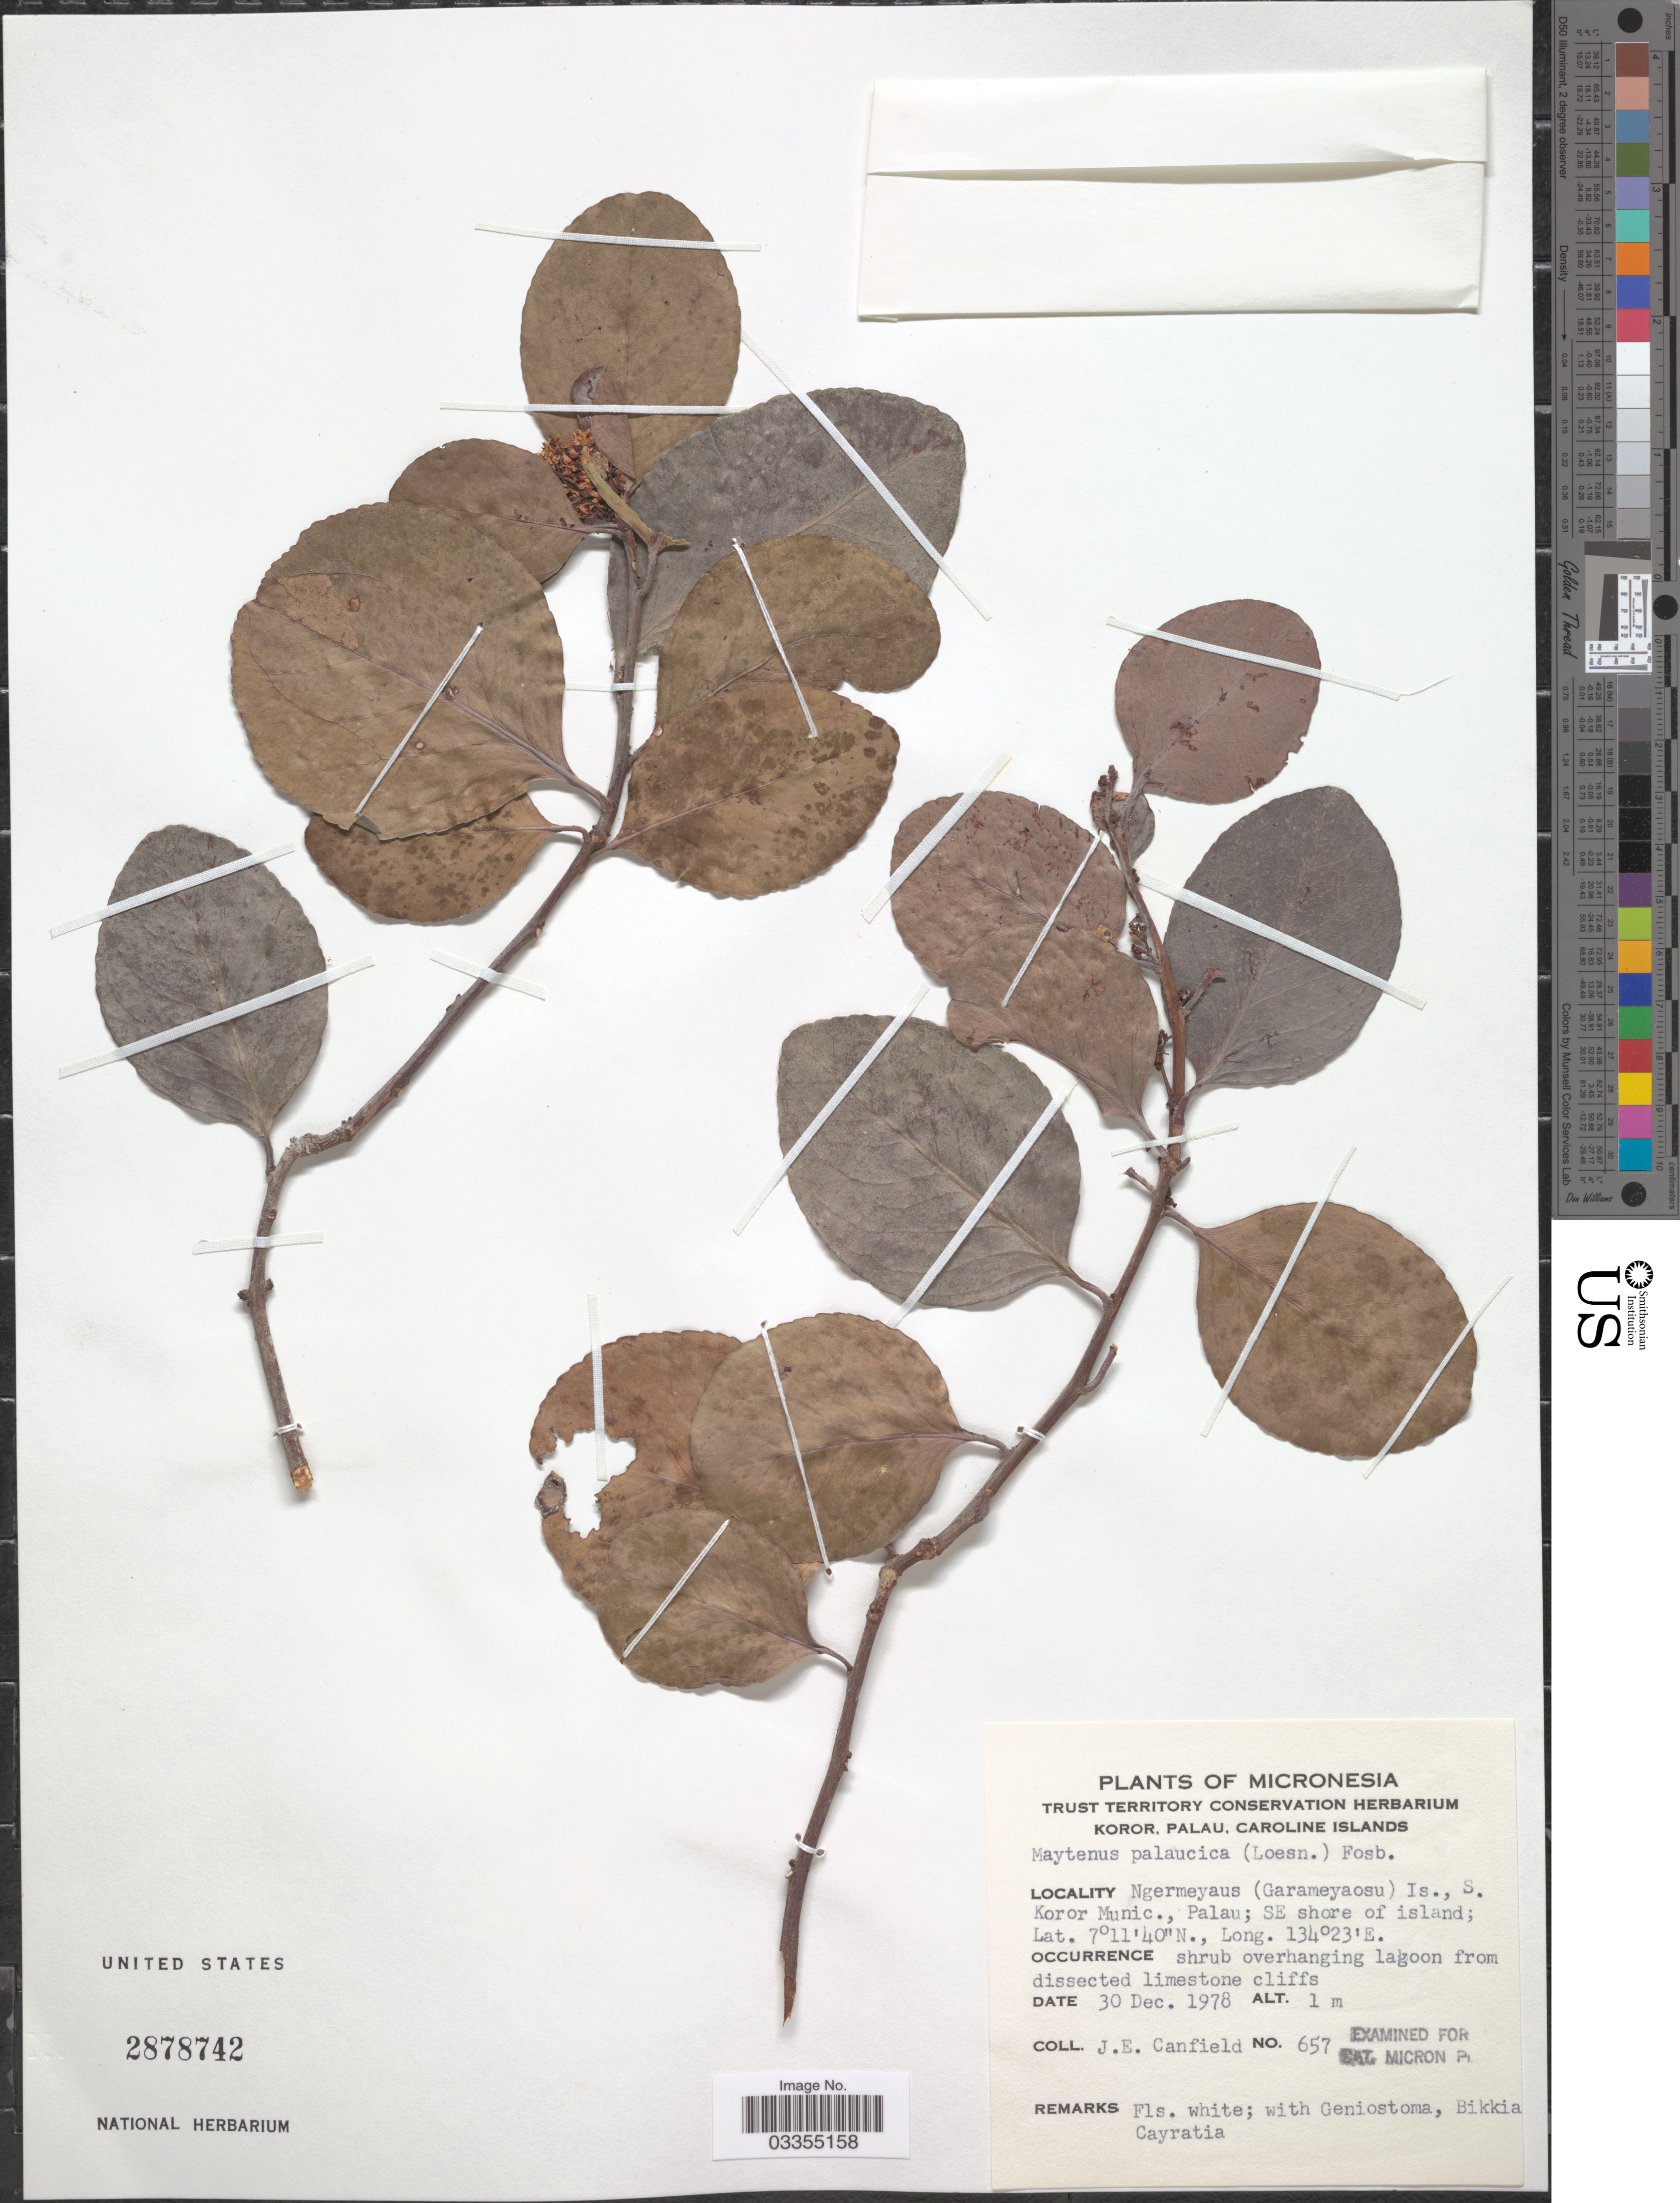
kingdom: Plantae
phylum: Tracheophyta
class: Magnoliopsida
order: Celastrales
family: Celastraceae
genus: Gymnosporia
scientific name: Gymnosporia palauica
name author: Loes.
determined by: Wagner, W. L., (BOT), Smithsonian Institution - National Museum of Natural History (UNITED STATES)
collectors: J. E. Canfield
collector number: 657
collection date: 1978-12-30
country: Palau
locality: Micronesia. Ngermeyaus (Garameyaosu) Is., S. Koror Munic., Palau; SE shore of island.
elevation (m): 1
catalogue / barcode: US 2878742